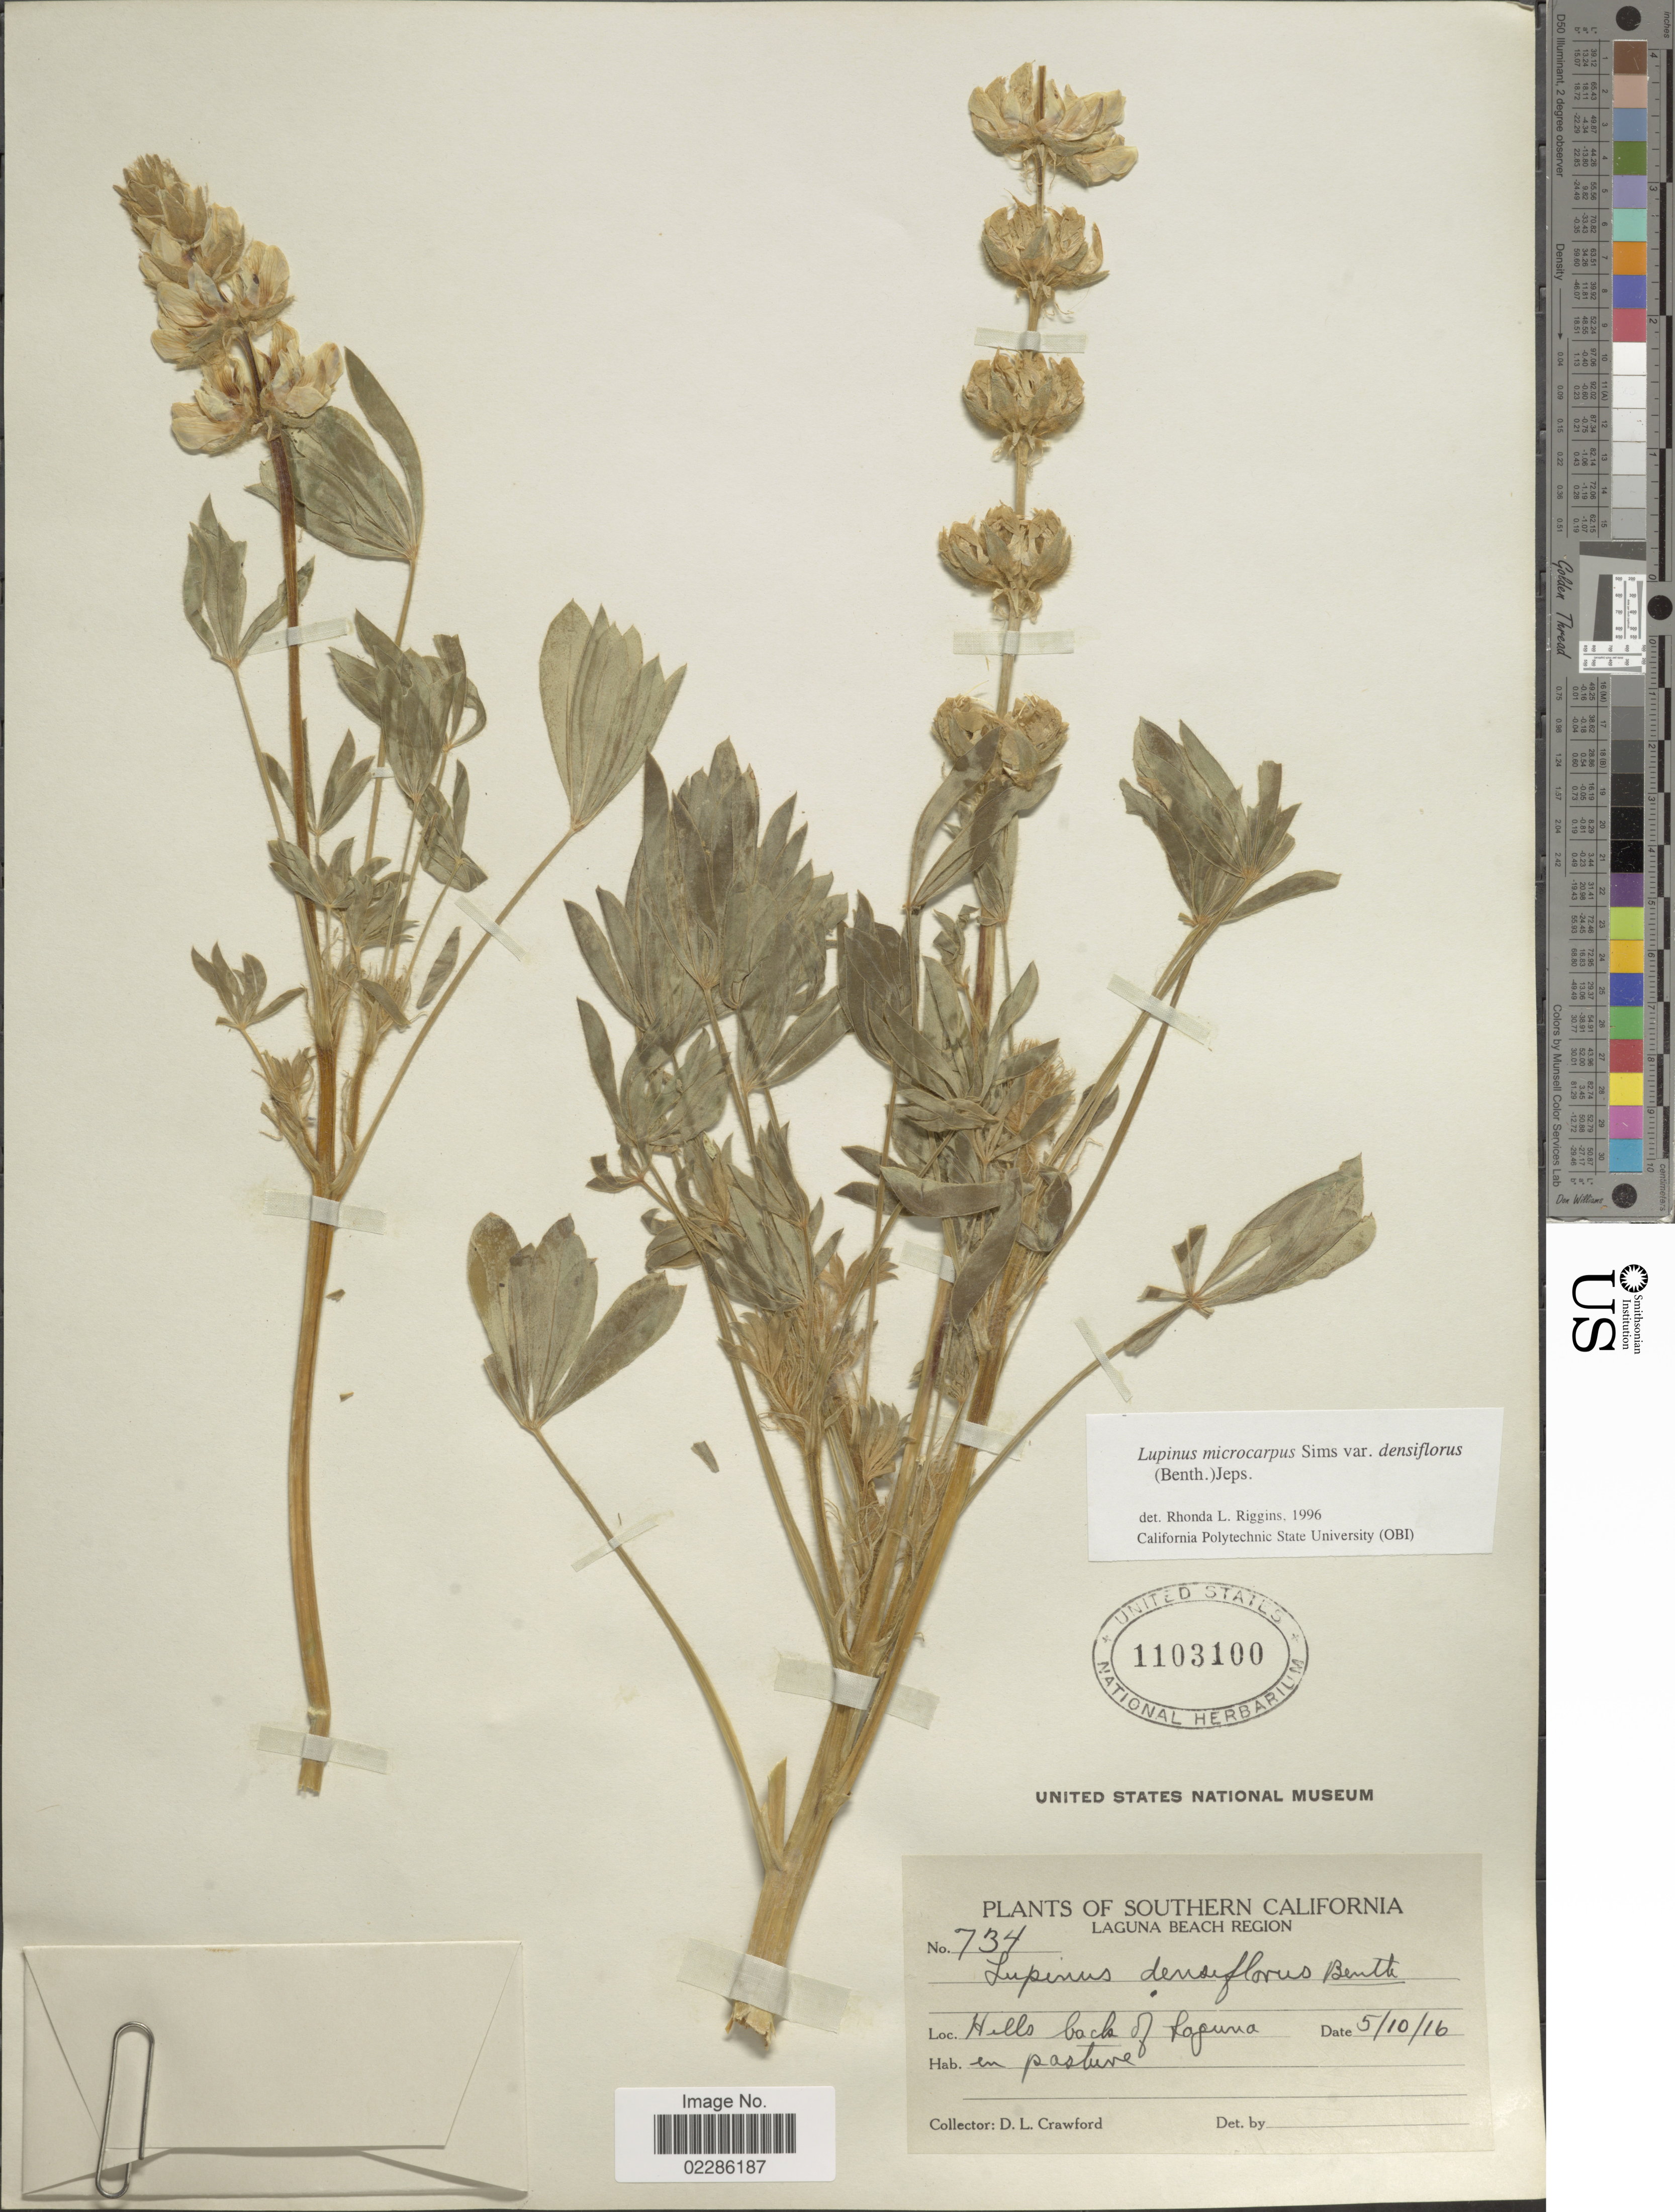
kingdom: Plantae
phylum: Tracheophyta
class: Magnoliopsida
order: Fabales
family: Fabaceae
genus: Lupinus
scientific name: Lupinus microcarpus var. densiflorus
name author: (Benth.) Jeps.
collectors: D. L. Crawford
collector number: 734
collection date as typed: Transcribed d/m/y: 10/5/16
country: United States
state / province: California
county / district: Orange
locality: Southern California, Laguna Beach Region, Hills back of Laguna, in pasture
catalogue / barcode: US 1103100